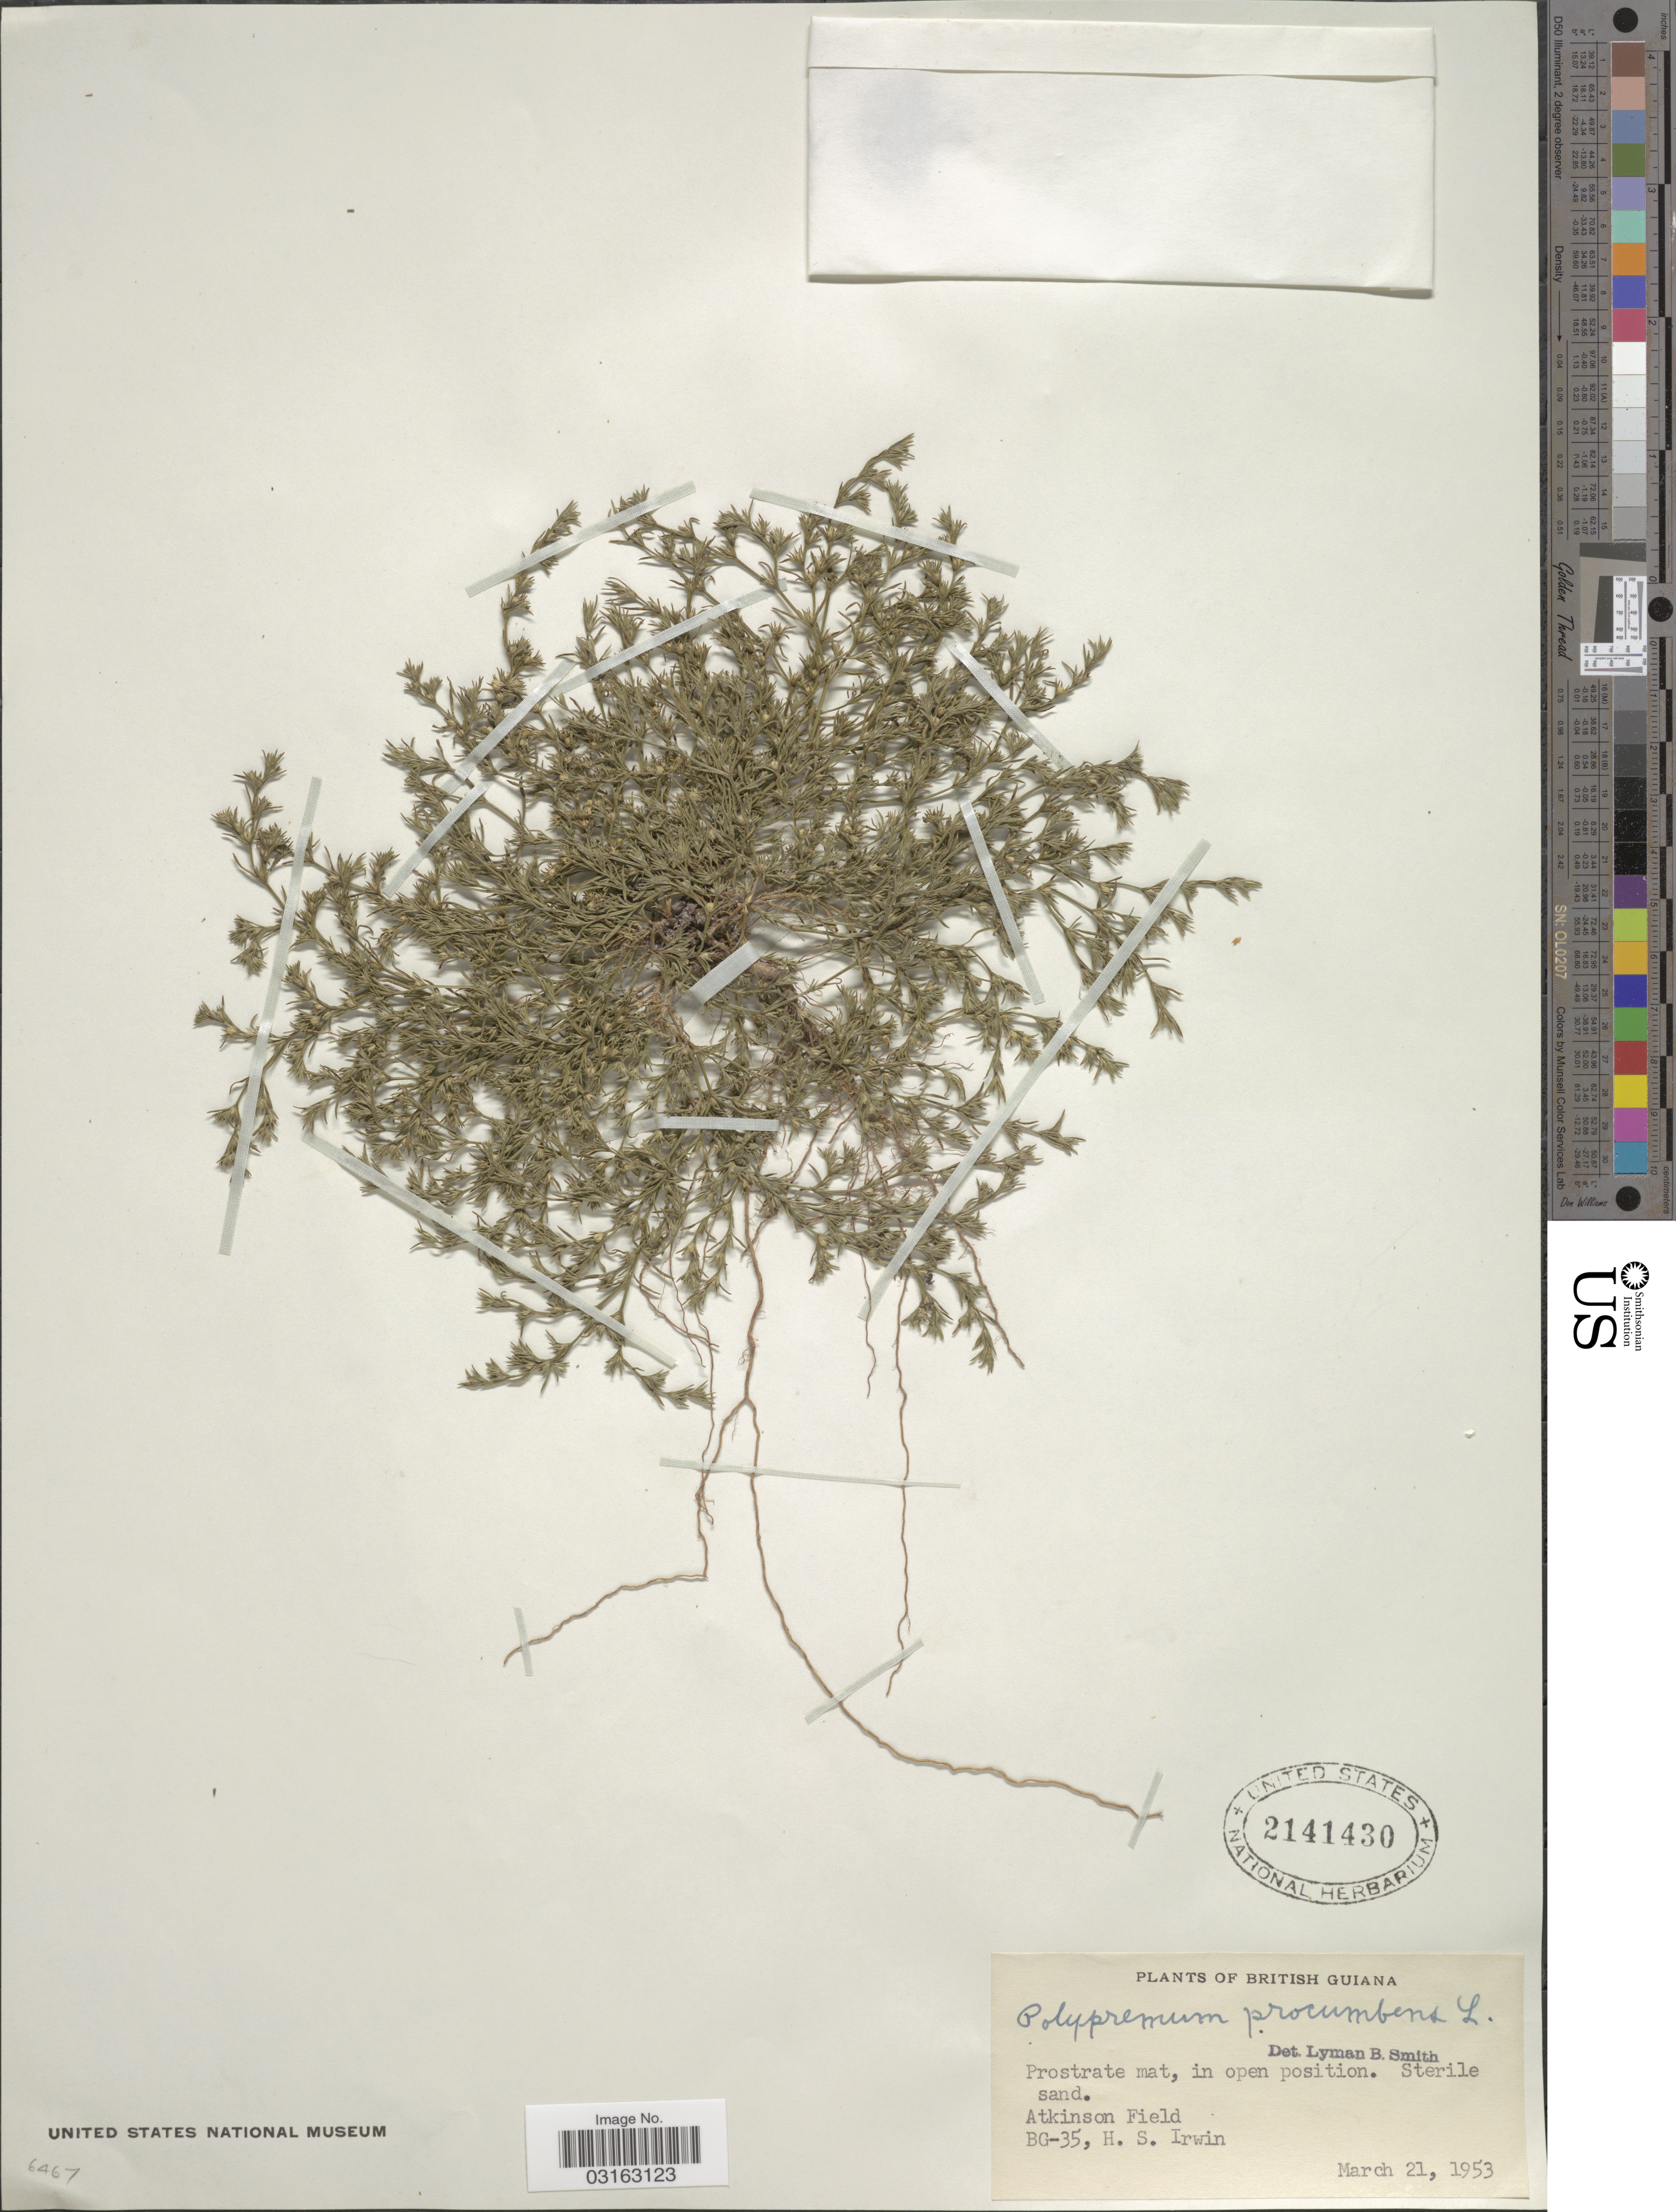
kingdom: Plantae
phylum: Tracheophyta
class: Magnoliopsida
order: Lamiales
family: Tetrachondraceae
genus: Polypremum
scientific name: Polypremum procumbens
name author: L.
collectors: H. Irwin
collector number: BG-35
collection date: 1953-03-21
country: Guyana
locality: British Guiana. Atkinson Field.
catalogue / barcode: US 2141430